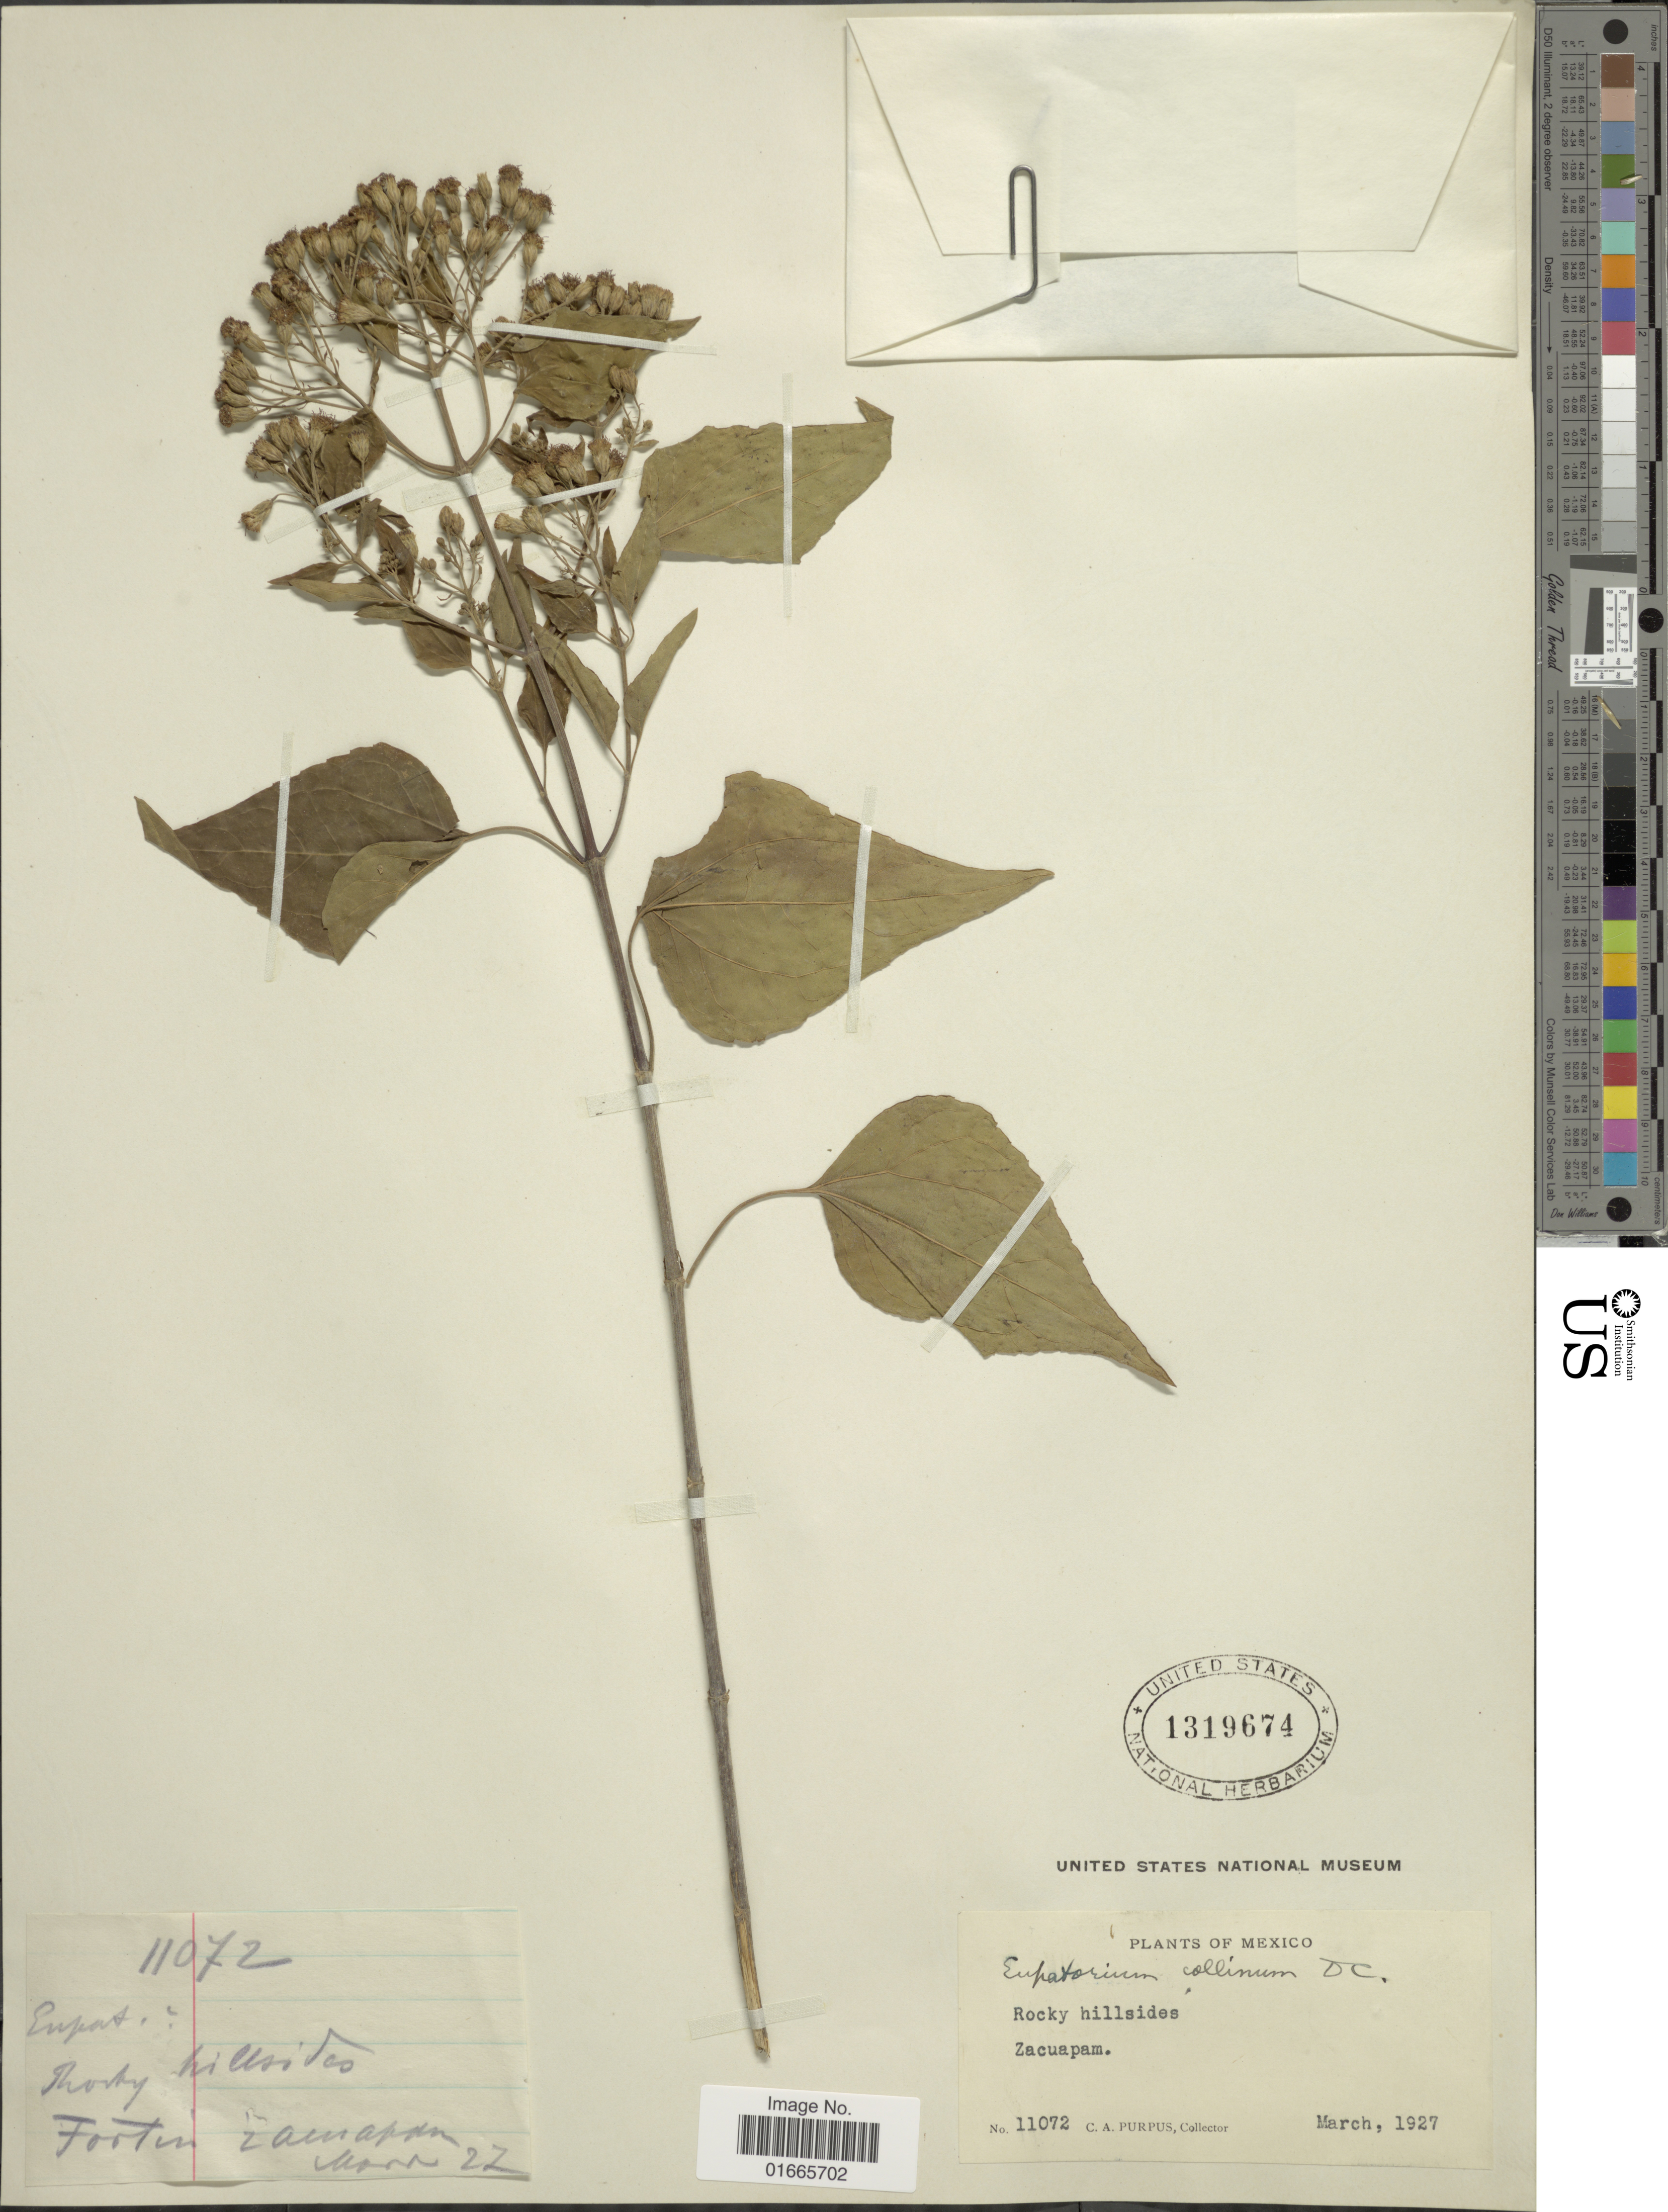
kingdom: Plantae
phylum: Tracheophyta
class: Magnoliopsida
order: Asterales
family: Asteraceae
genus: Chromolaena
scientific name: Chromolaena collina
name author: (DC.) R.M. King & H. Rob.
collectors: C. A. Purpus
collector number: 11072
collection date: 1927-03-22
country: Mexico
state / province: México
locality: Rocky hillside, Zacuapam.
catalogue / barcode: US 1319674